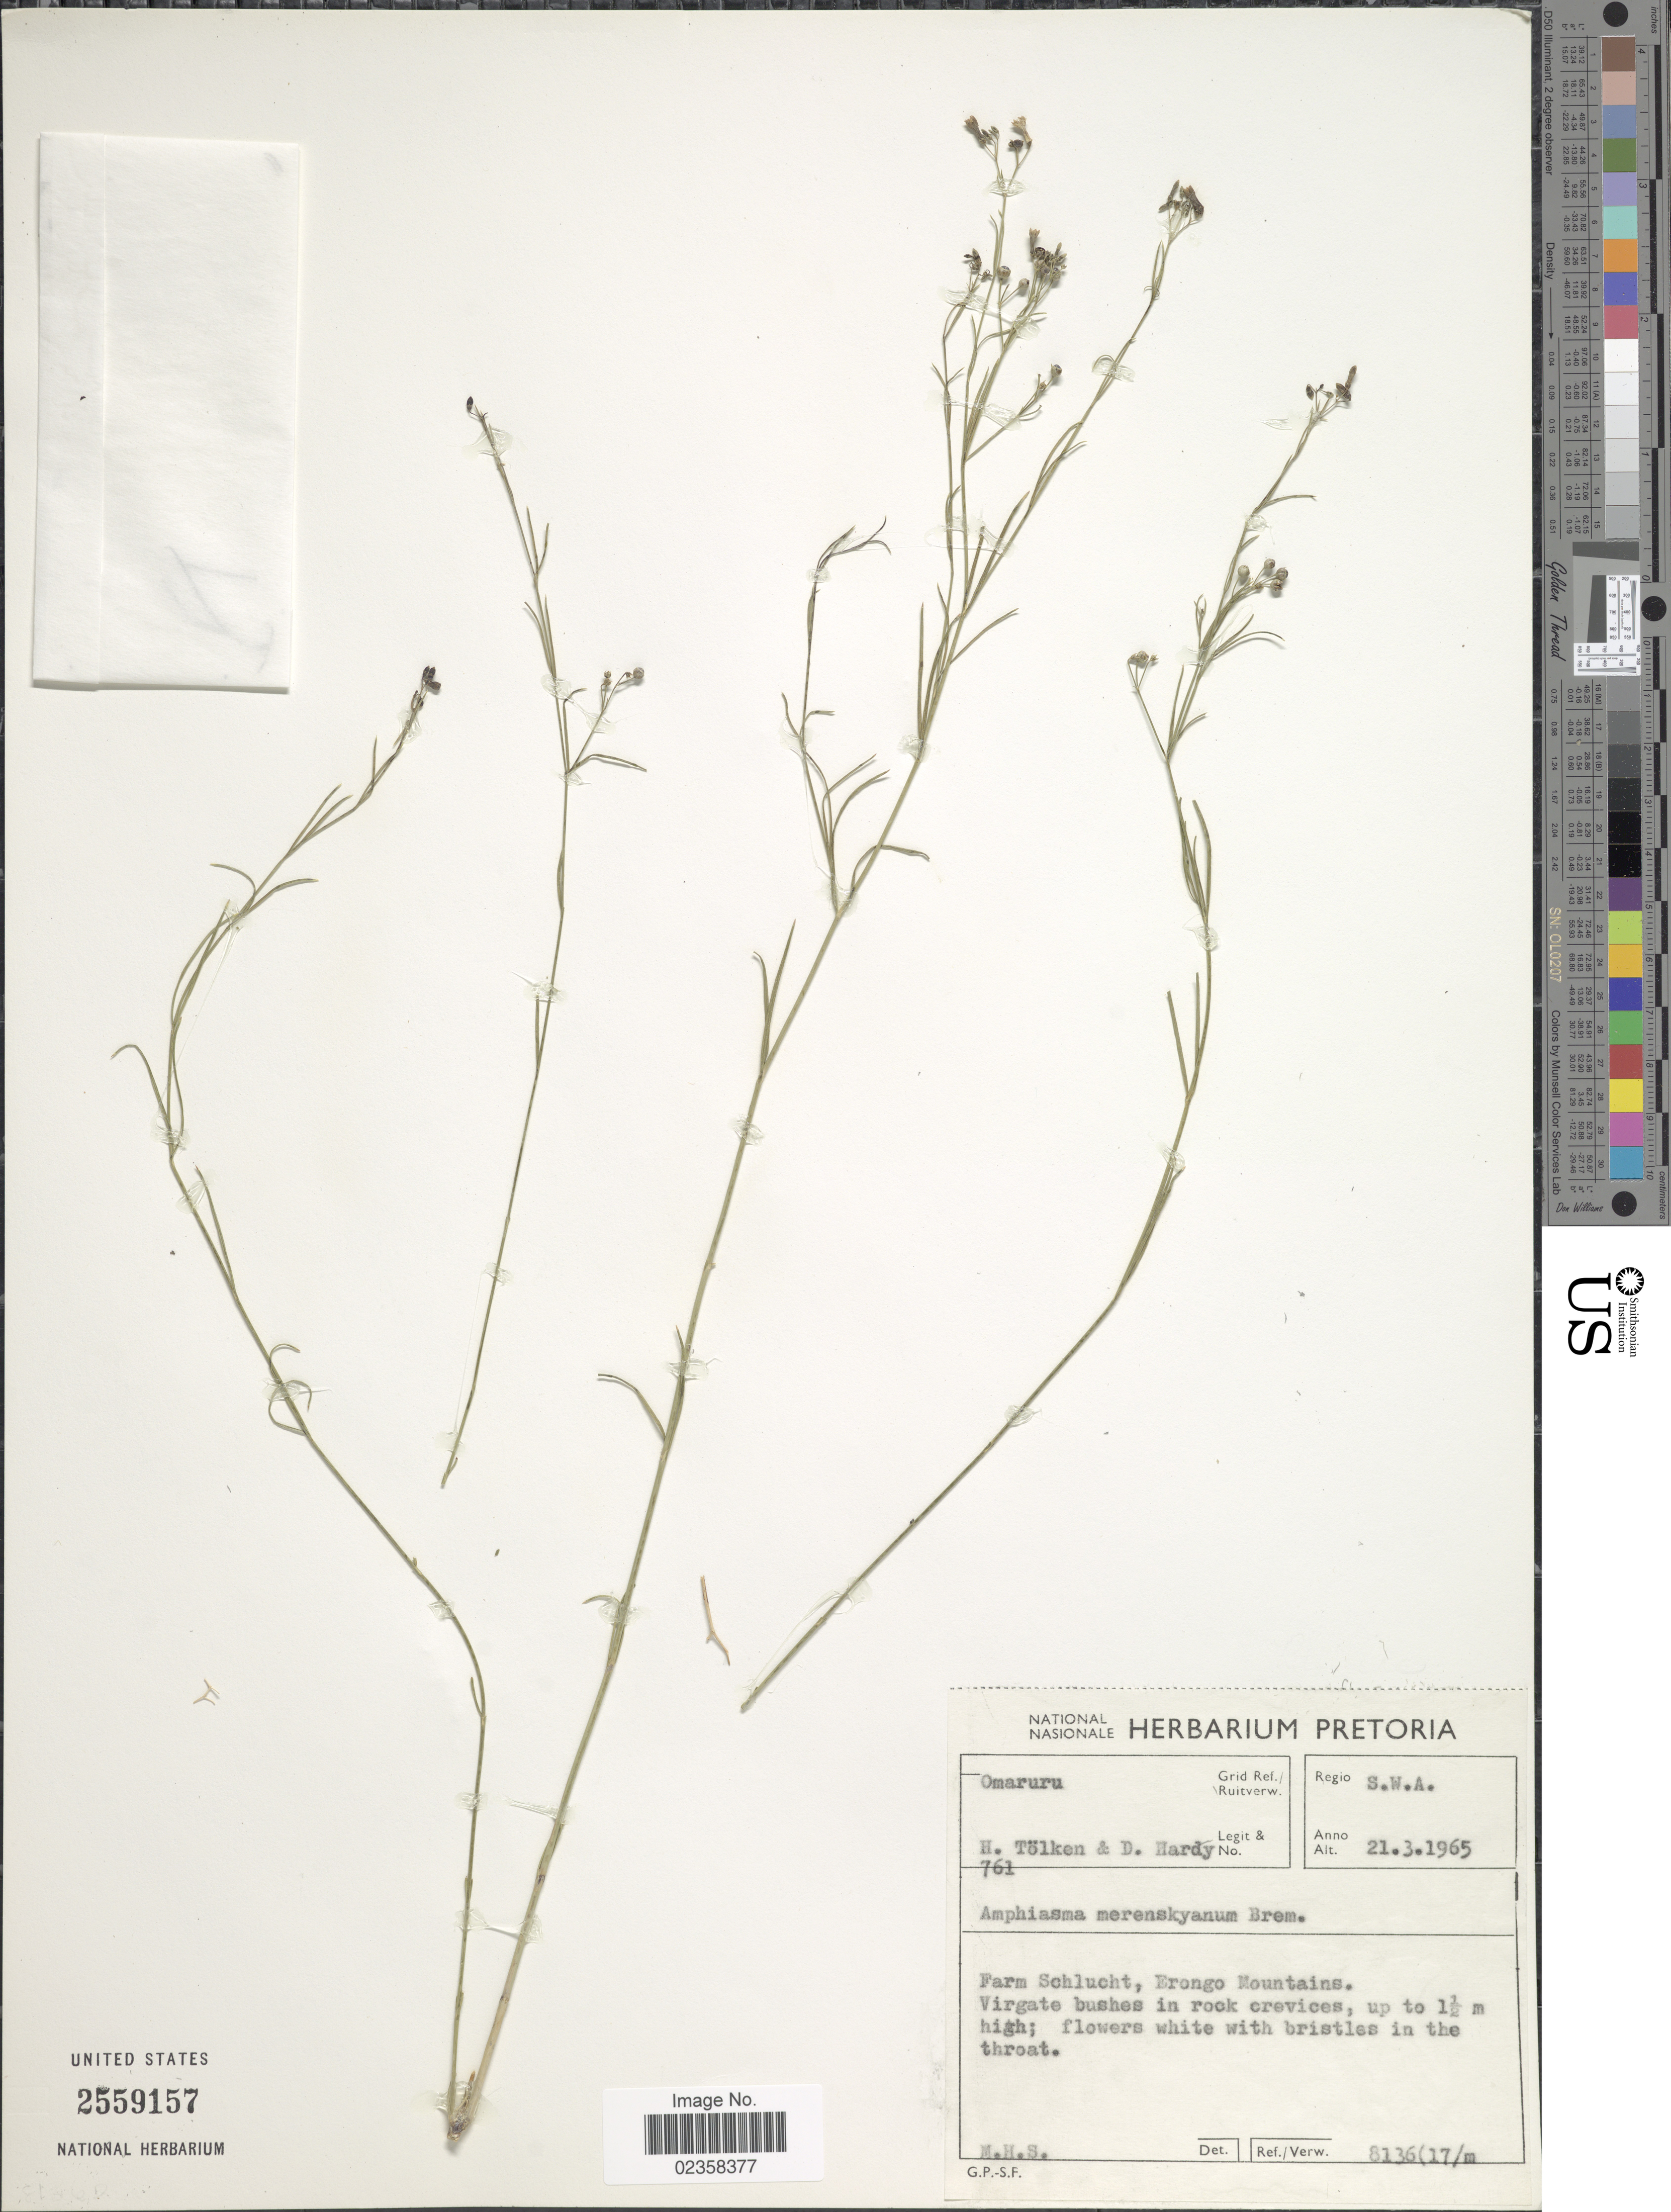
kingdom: Plantae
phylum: Tracheophyta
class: Magnoliopsida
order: Gentianales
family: Rubiaceae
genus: Amphiasma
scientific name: Amphiasma merenskyanum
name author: Bremek.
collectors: H. R. Tölken & D. Hardy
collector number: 761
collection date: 1965-03-21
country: Namibia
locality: S.W.A., Farm Schlucht, Erongo Mountains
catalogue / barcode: US 2559157